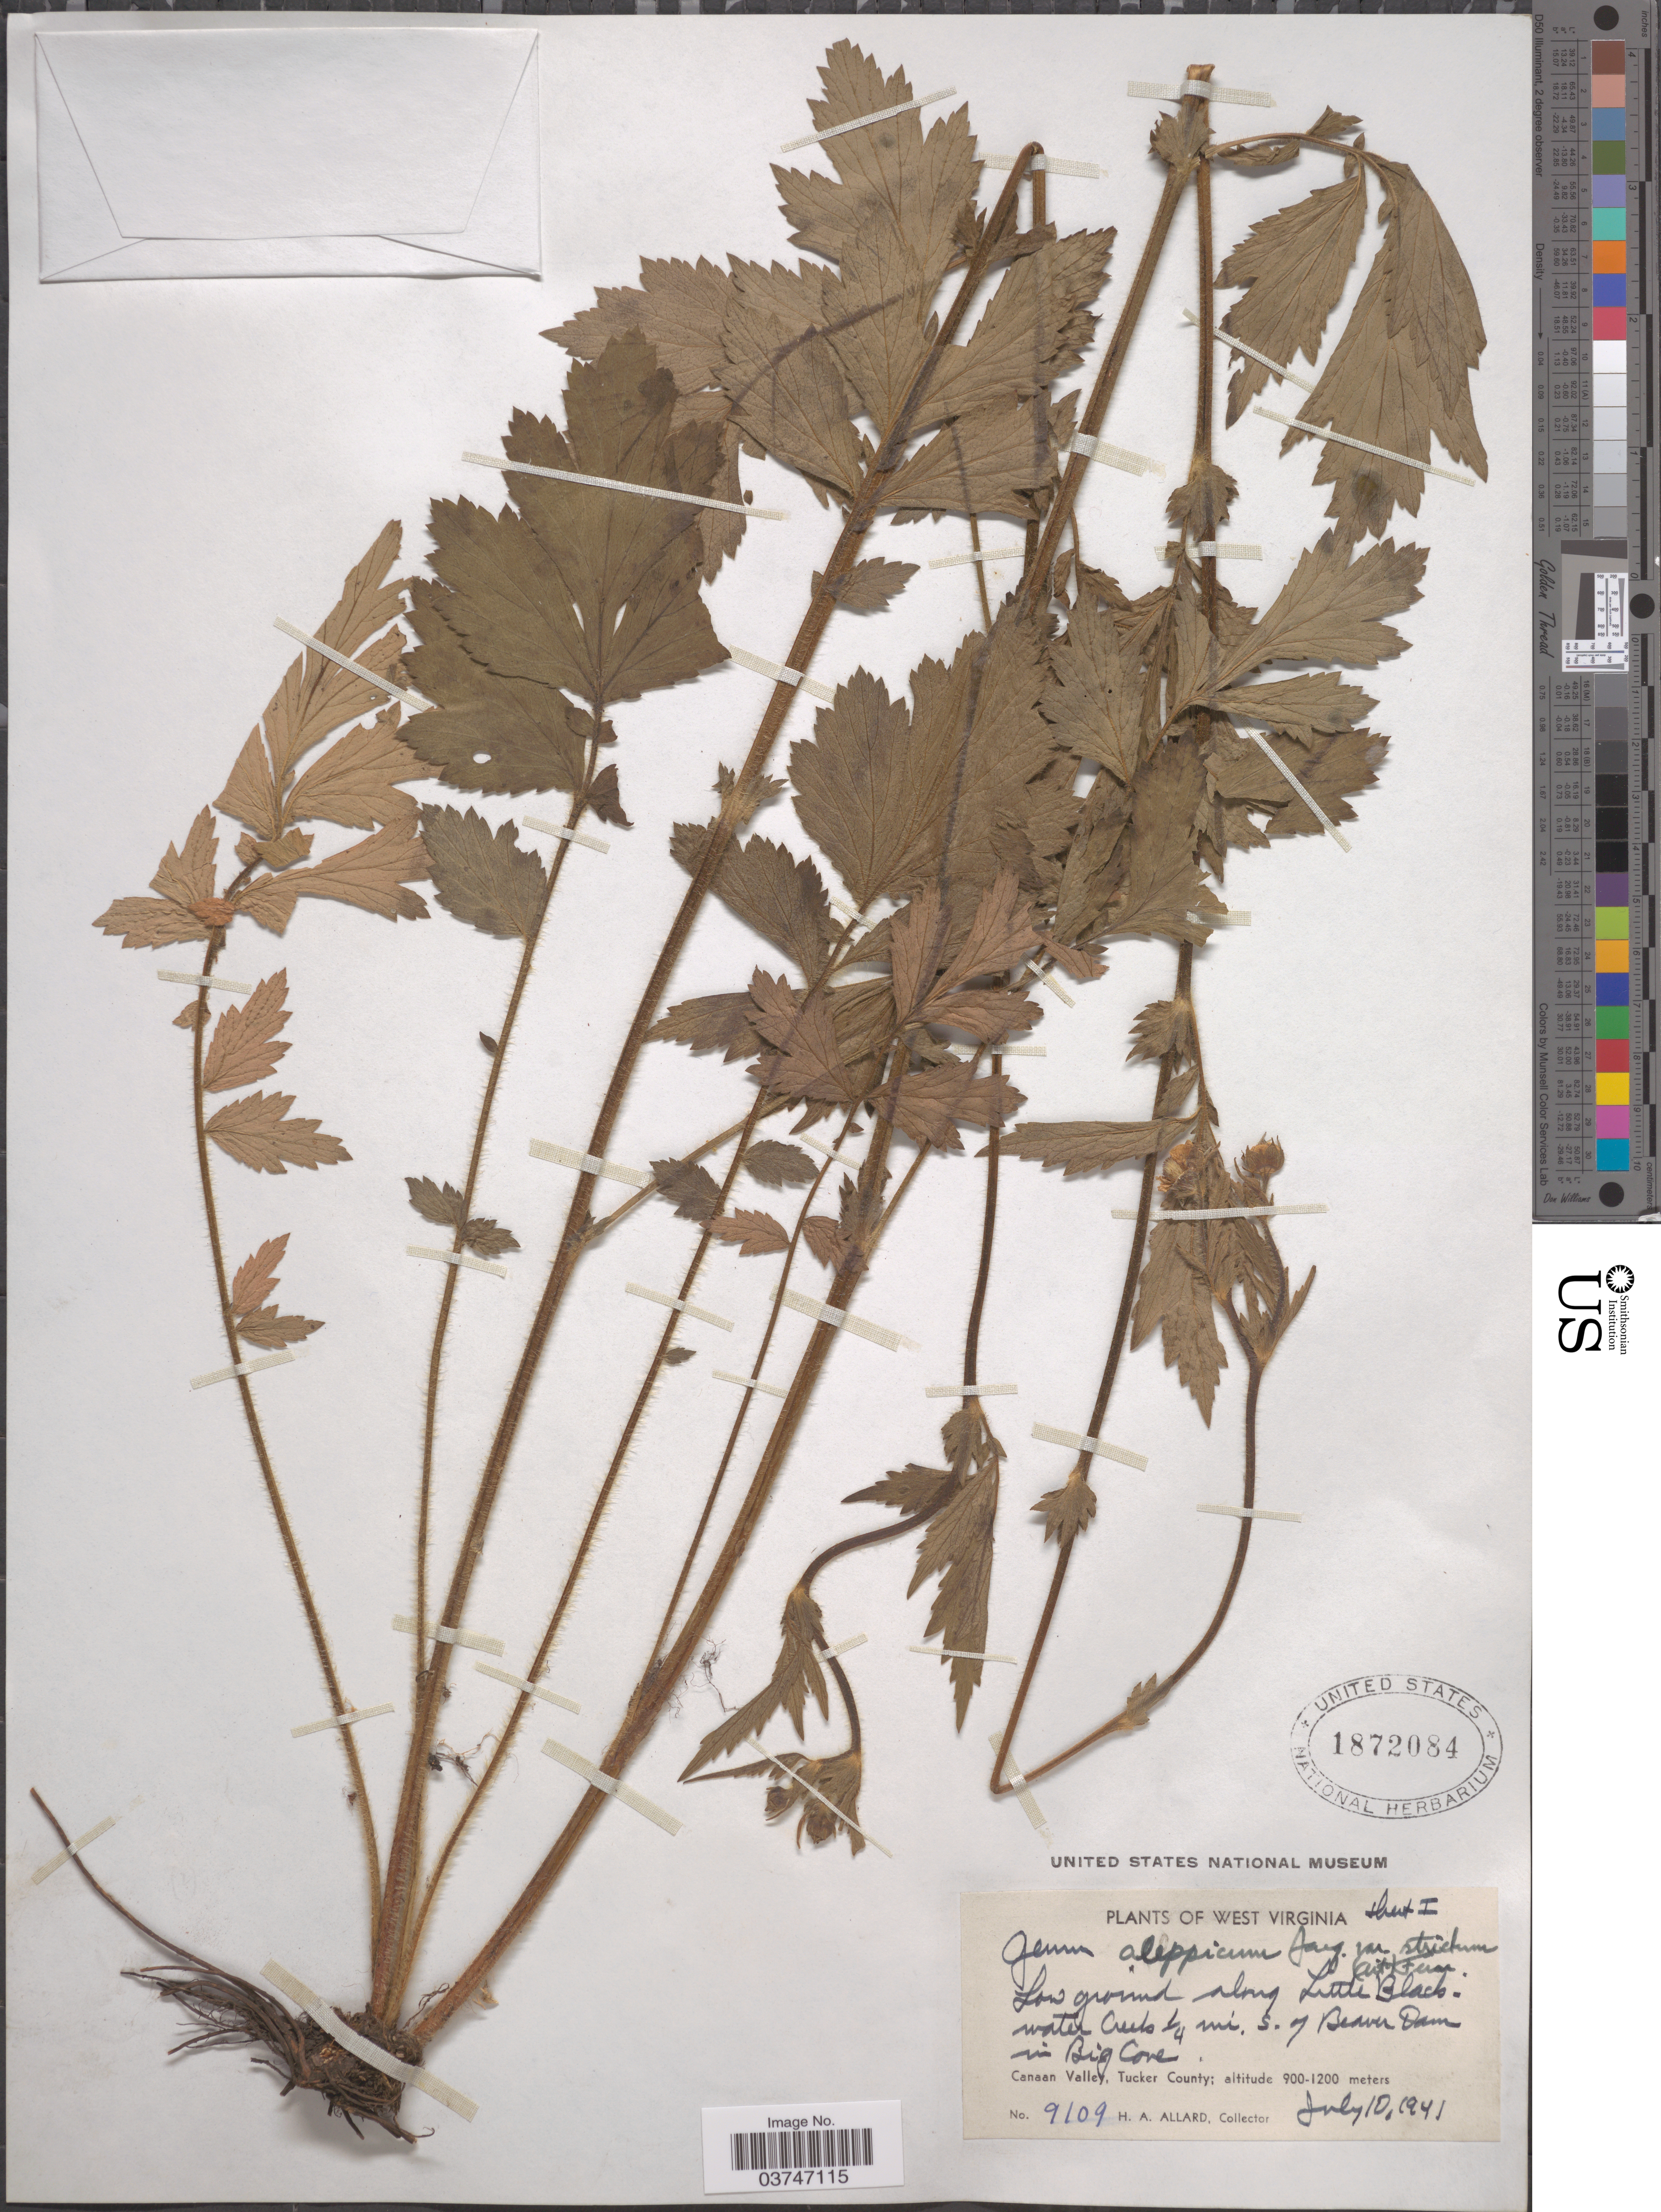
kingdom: Plantae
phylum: Tracheophyta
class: Magnoliopsida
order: Rosales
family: Rosaceae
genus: Geum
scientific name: Geum aleppicum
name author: Jacq.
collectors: H. A. Allard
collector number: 9109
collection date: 1941-07-10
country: United States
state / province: West Virginia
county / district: Tucker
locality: Along Little Blackwater Creek ¼ mi. S. of Beaver Dam in Big Cove. Canaan Valley, Tucker County.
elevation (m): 900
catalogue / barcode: US 1872084